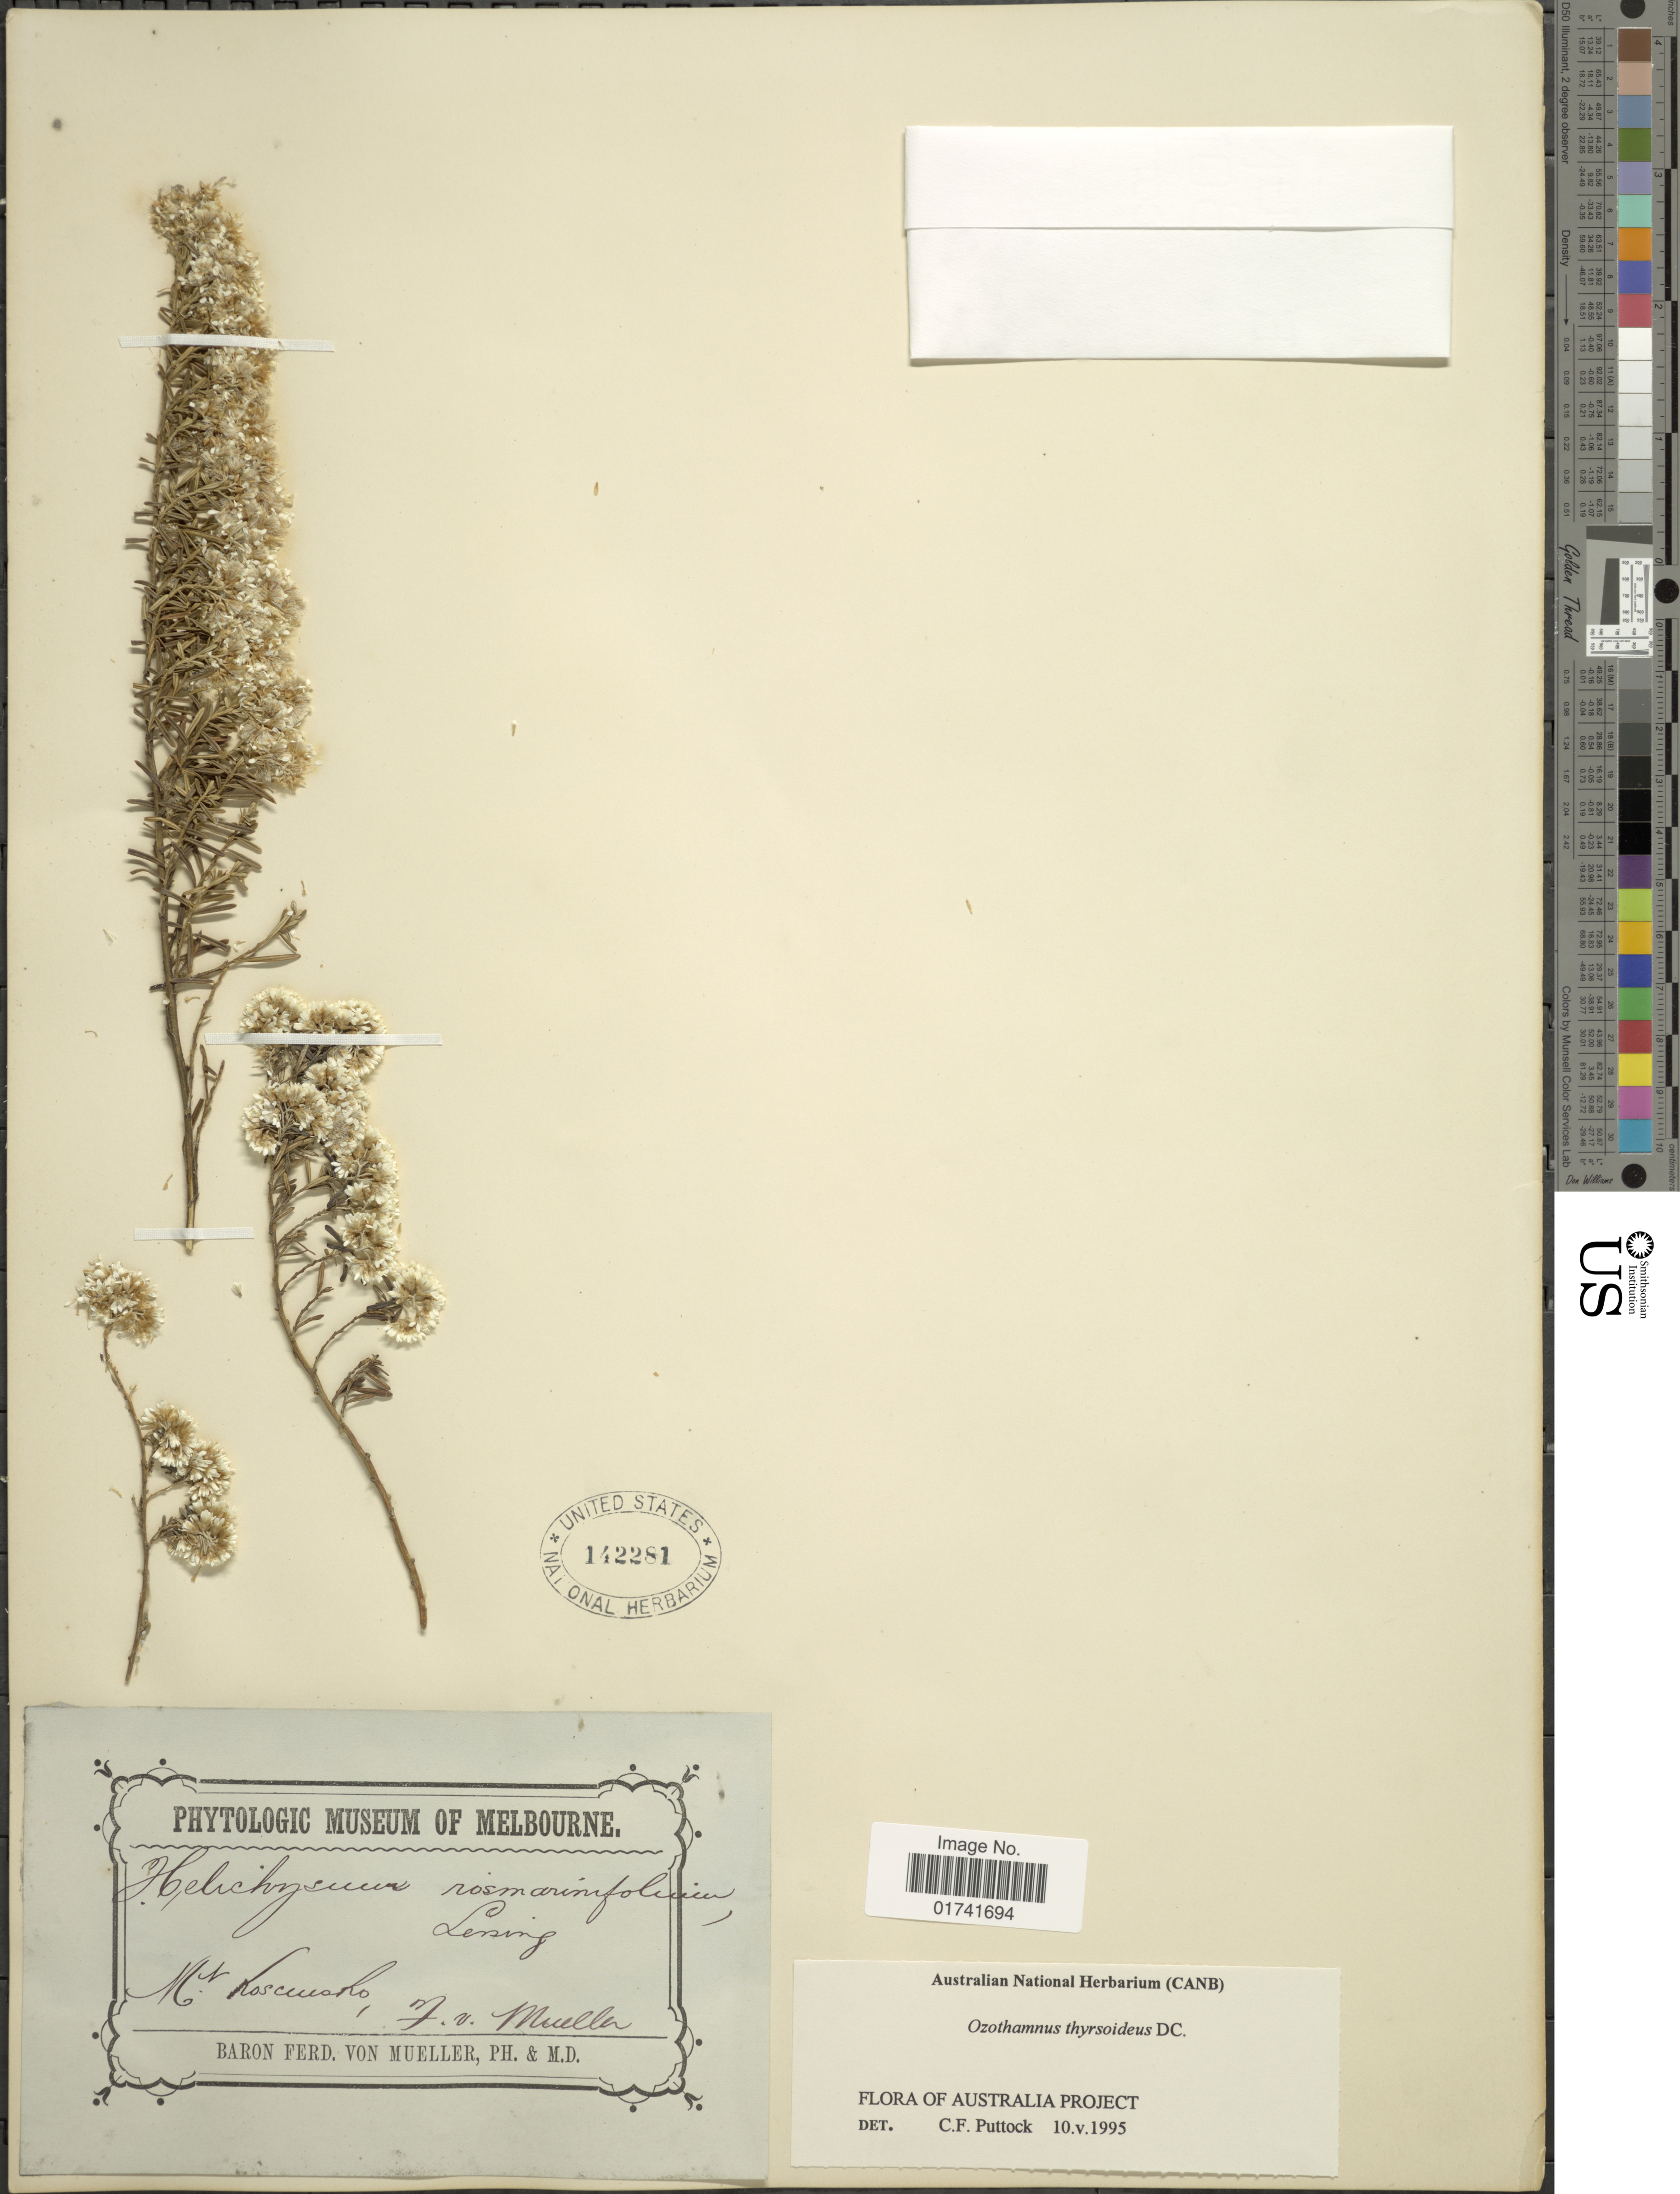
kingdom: Plantae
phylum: Tracheophyta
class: Magnoliopsida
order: Asterales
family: Asteraceae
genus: Ozothamnus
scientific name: Ozothamnus thyrsoideus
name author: DC.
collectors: F. von Mueller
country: Australia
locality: Mt. Kosciusko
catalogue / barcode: US 142281